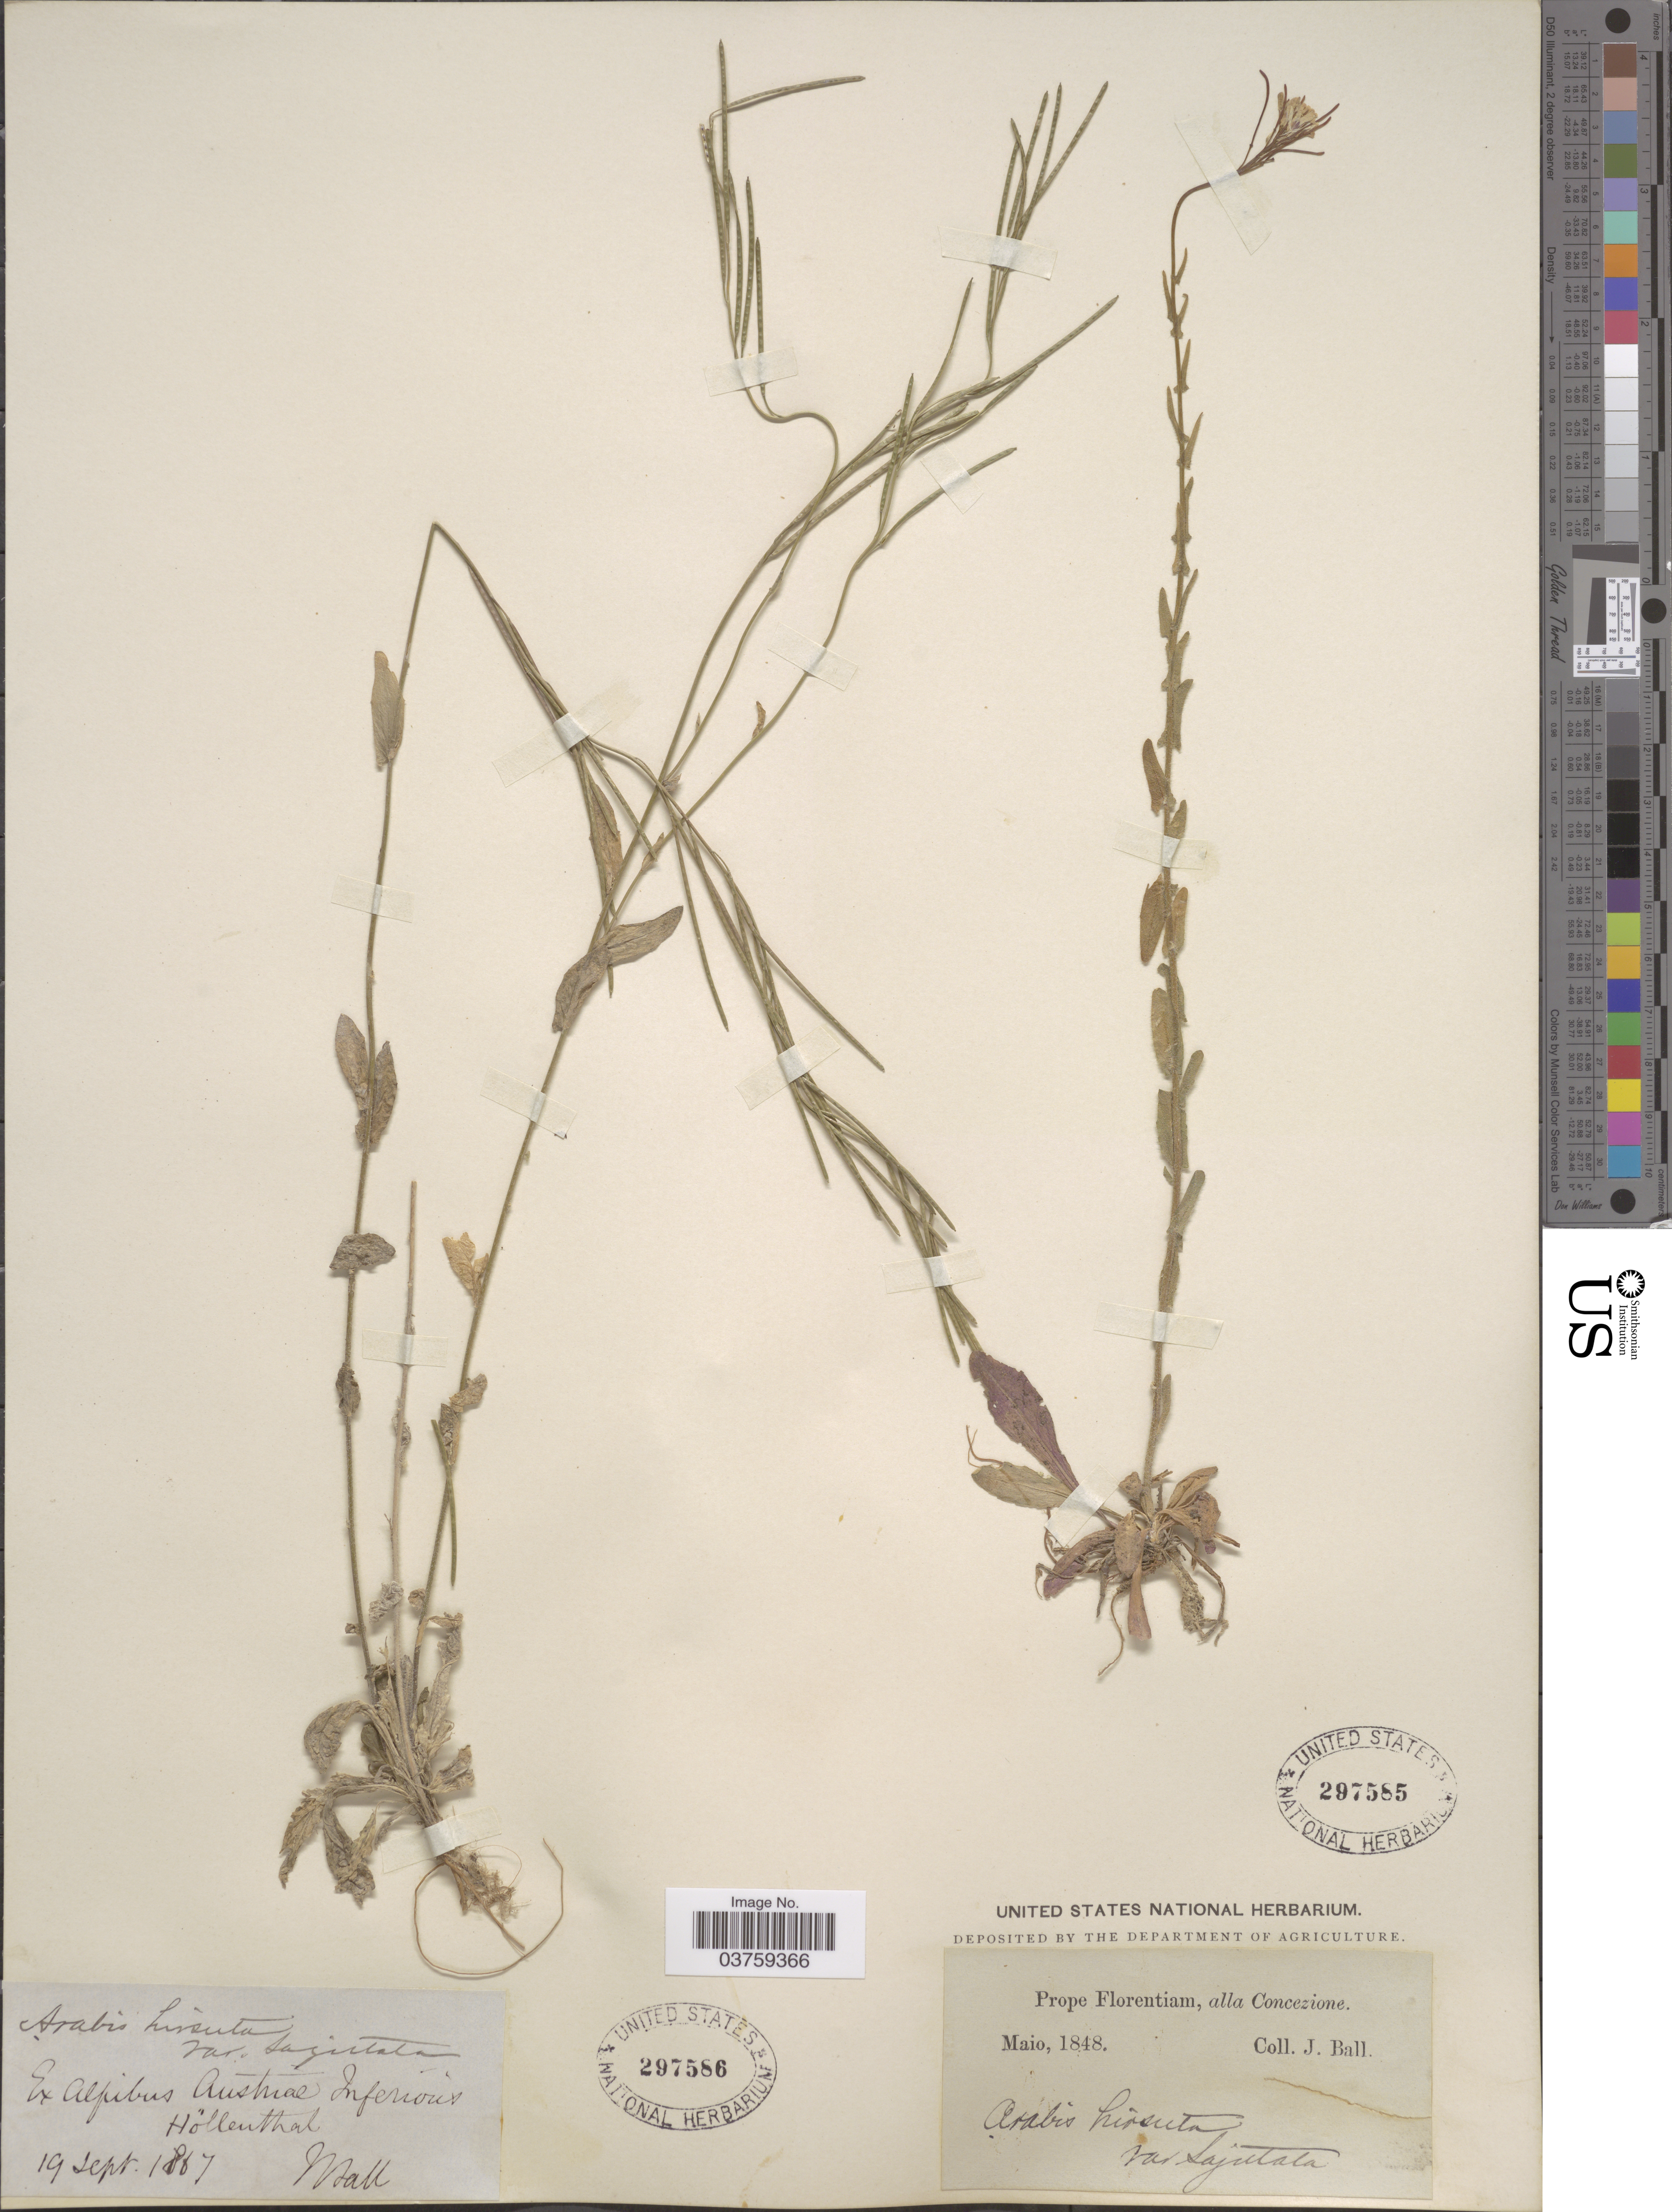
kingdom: Plantae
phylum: Tracheophyta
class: Magnoliopsida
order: Brassicales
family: Brassicaceae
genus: Arabis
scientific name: Arabis hirsuta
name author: (L.) Scop.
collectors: J. Ball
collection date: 1848-05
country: Italy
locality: Prope Florentiam, alla Concezione.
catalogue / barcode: US 297585